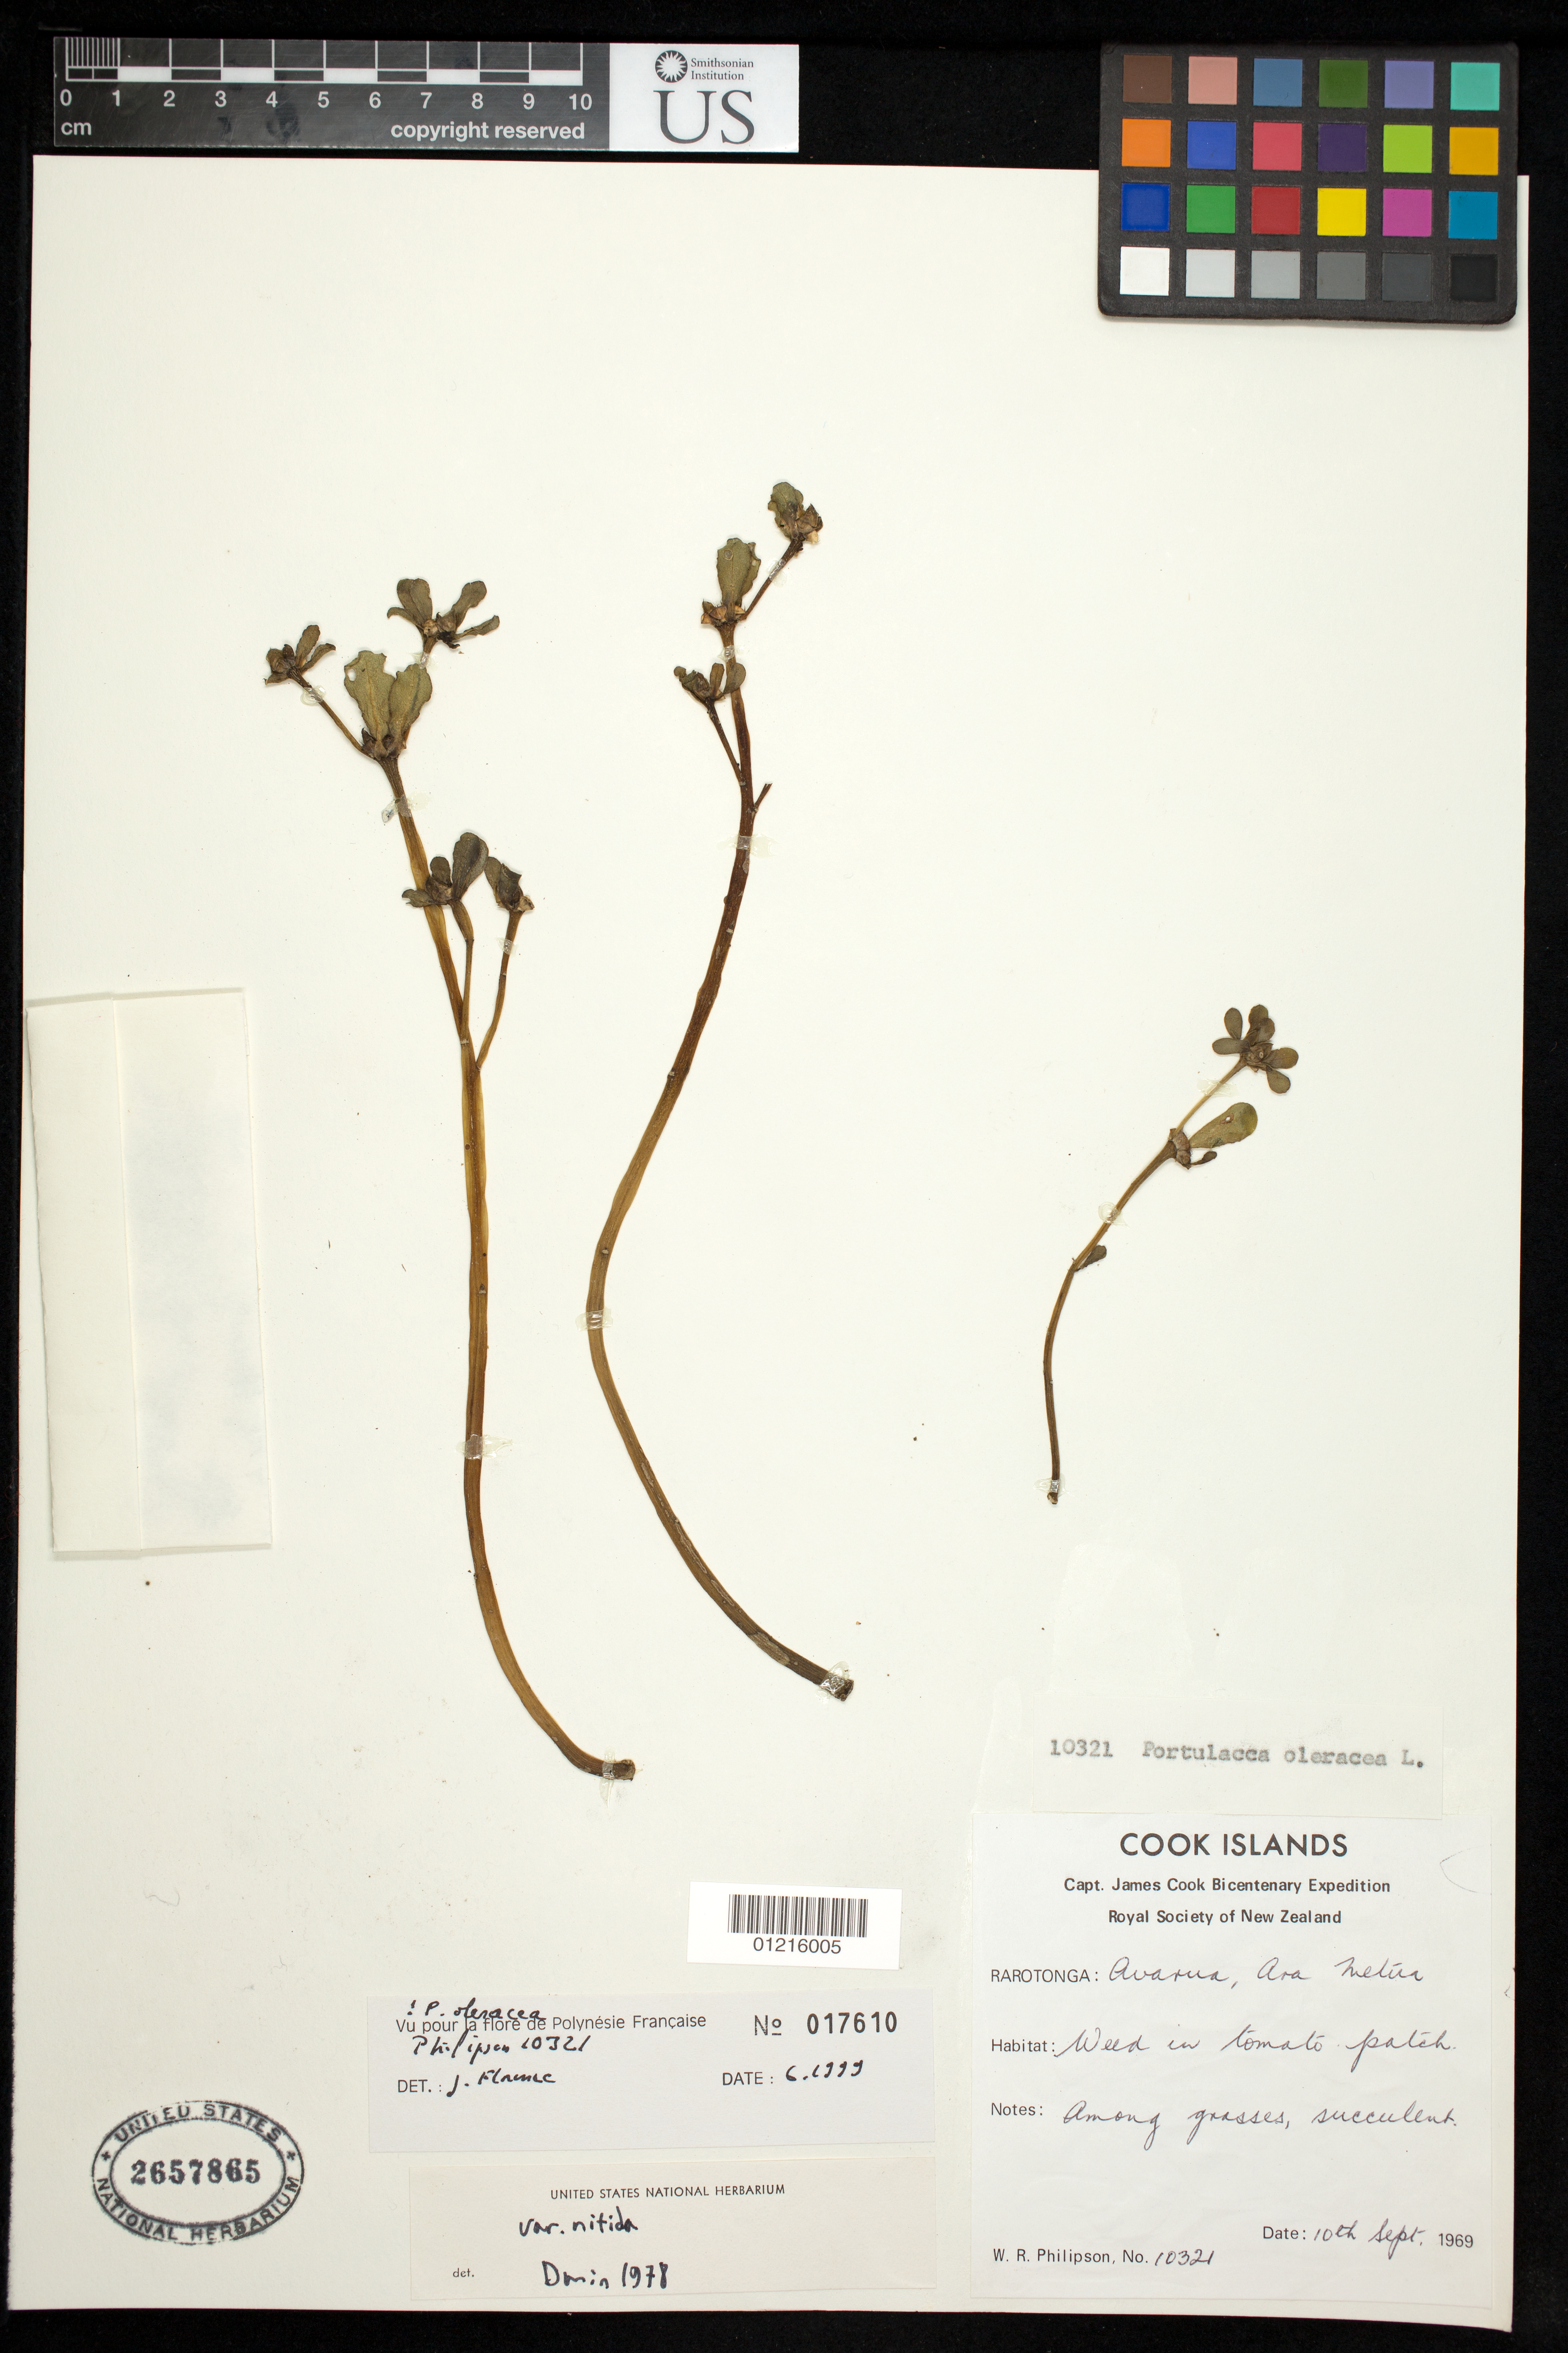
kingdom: Plantae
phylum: Tracheophyta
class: Magnoliopsida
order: Caryophyllales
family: Portulacaceae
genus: Portulaca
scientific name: Portulaca oleracea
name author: L.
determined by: Florence, J.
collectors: W. R. Philipson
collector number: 10321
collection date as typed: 10 Sep 1969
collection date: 1969-09-10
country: Cook Islands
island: Rarotonga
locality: Avarua, Ara Metua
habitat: Tomato patch.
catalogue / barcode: US 2657865